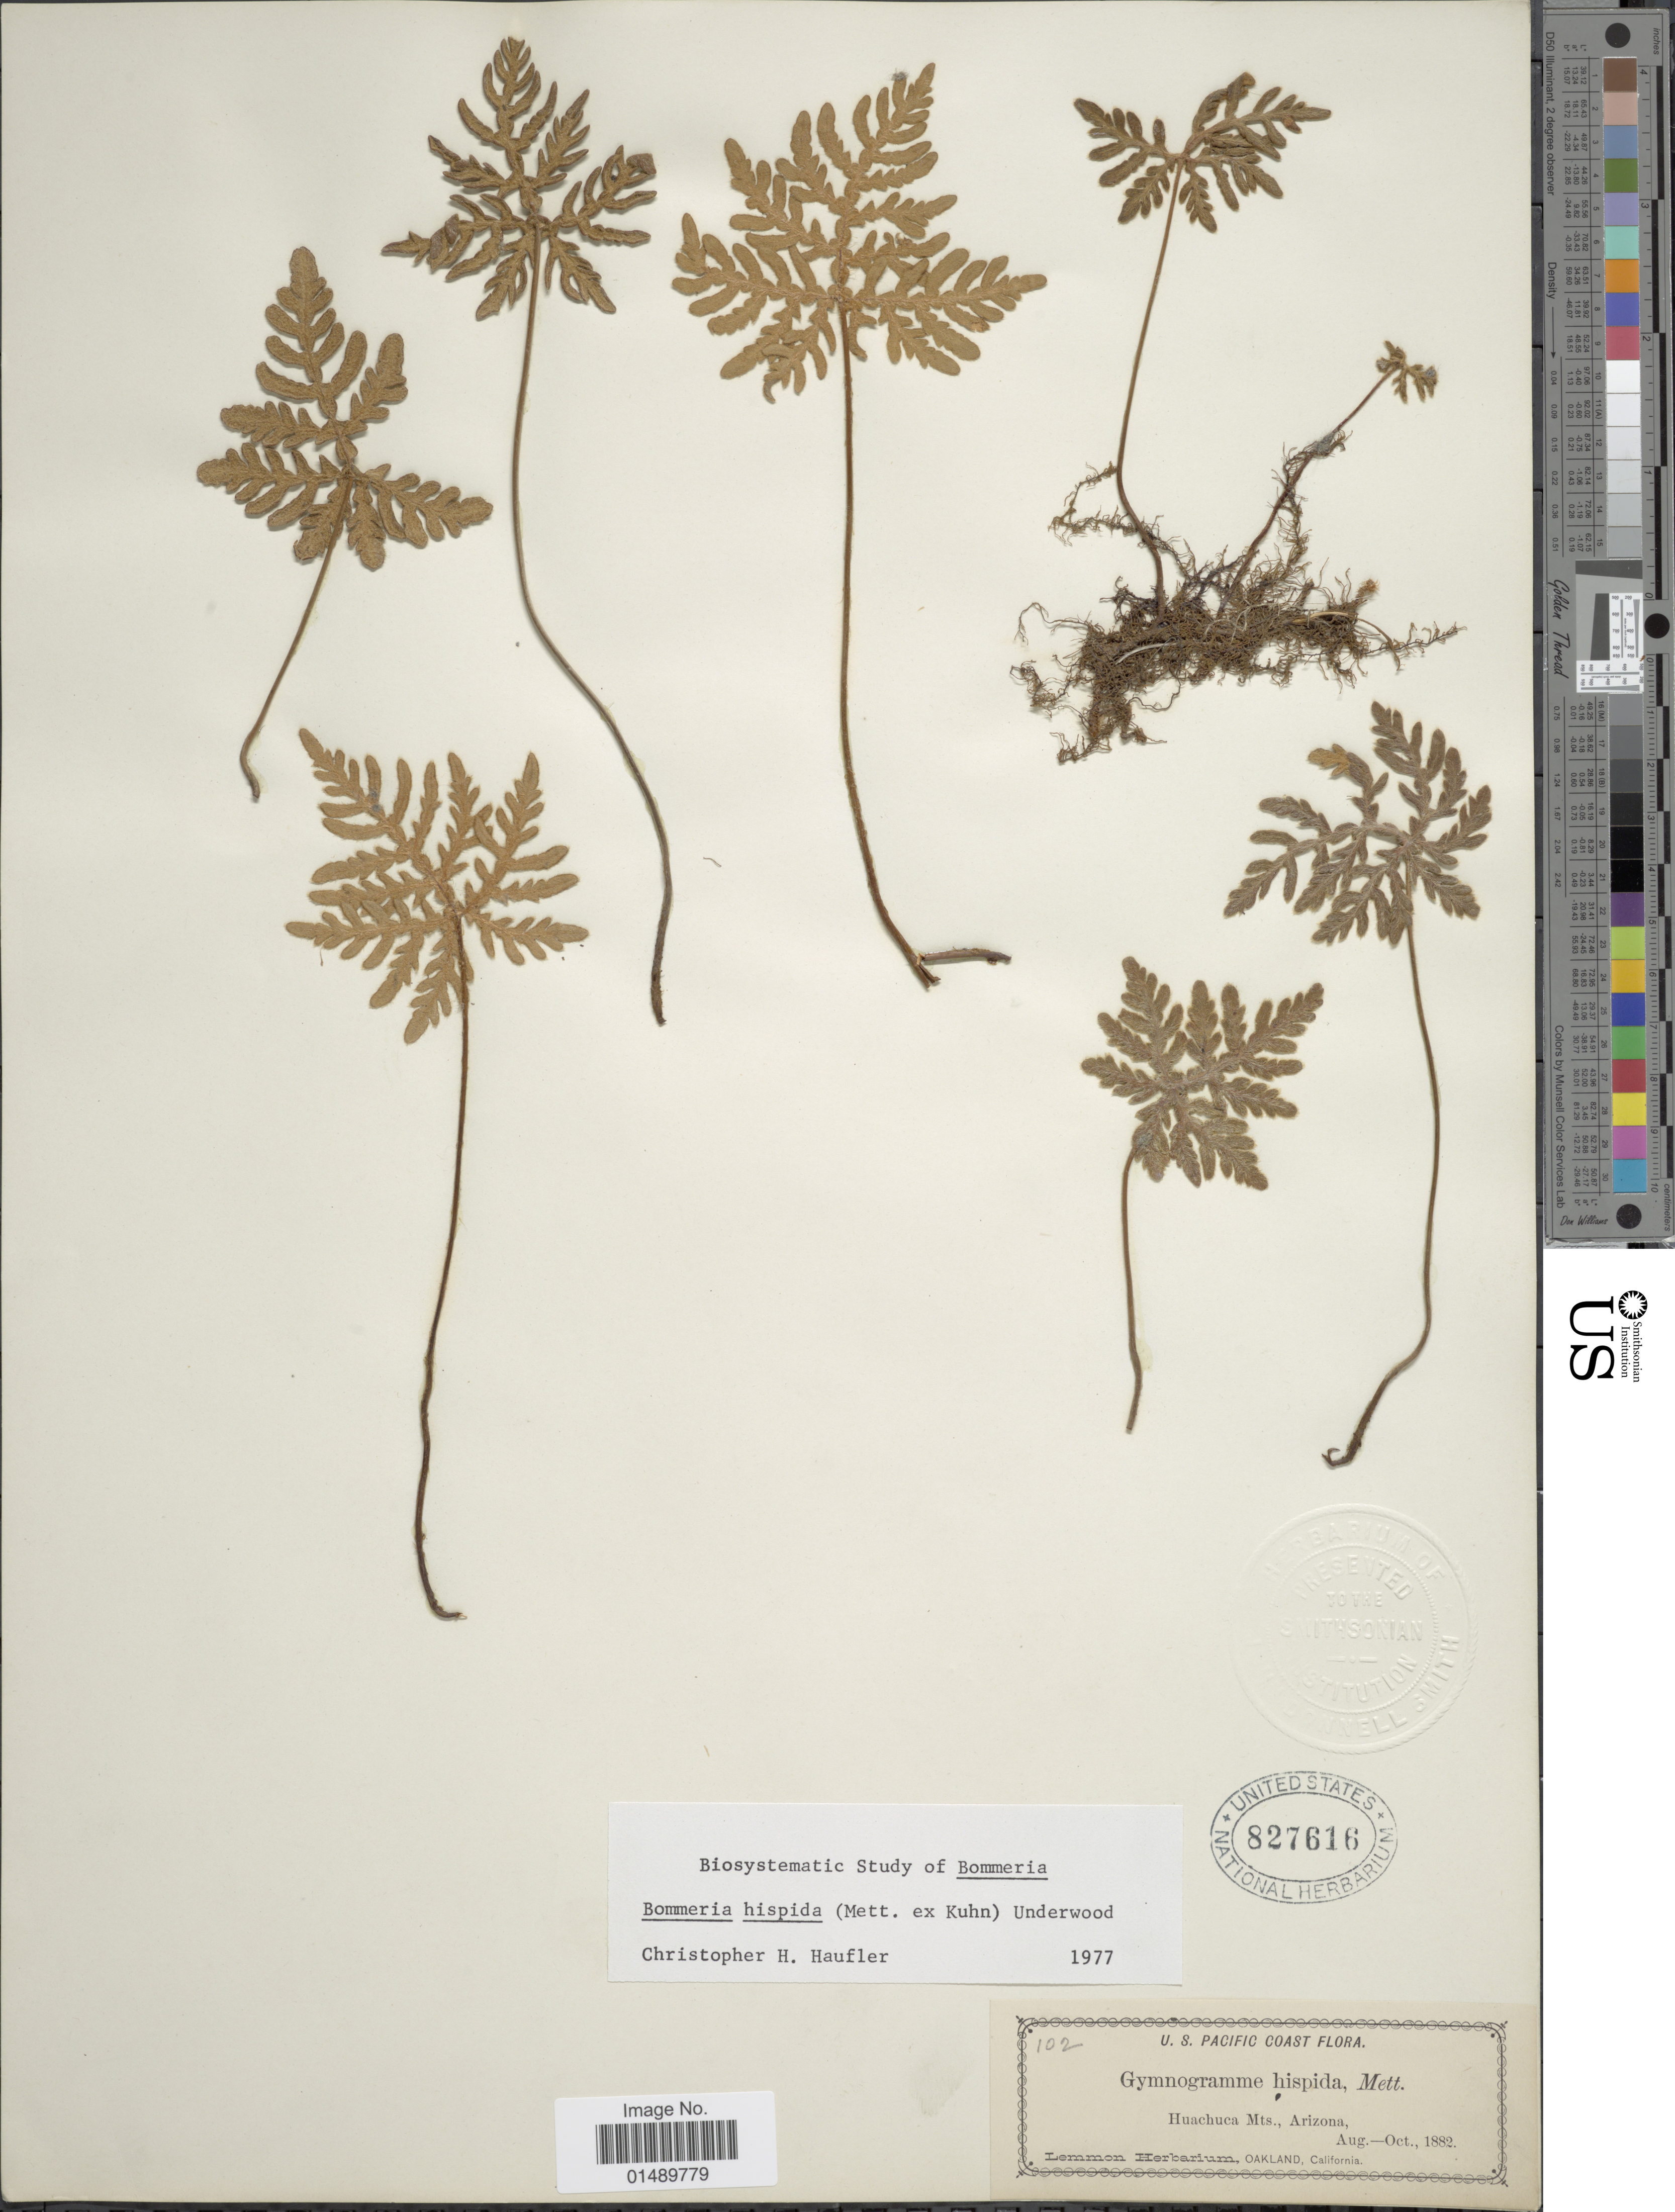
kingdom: Plantae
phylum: Tracheophyta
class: Polypodiopsida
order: Polypodiales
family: Pteridaceae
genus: Bommeria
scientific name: Bommeria hispida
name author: (Mett. ex Kuhn) Underw.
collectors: ex herb. Lemmon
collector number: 102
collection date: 1882-08/1882-10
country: United States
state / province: Arizona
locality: Arizona, Huachuca Mts. Pacific Coast Flora.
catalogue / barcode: US 827616